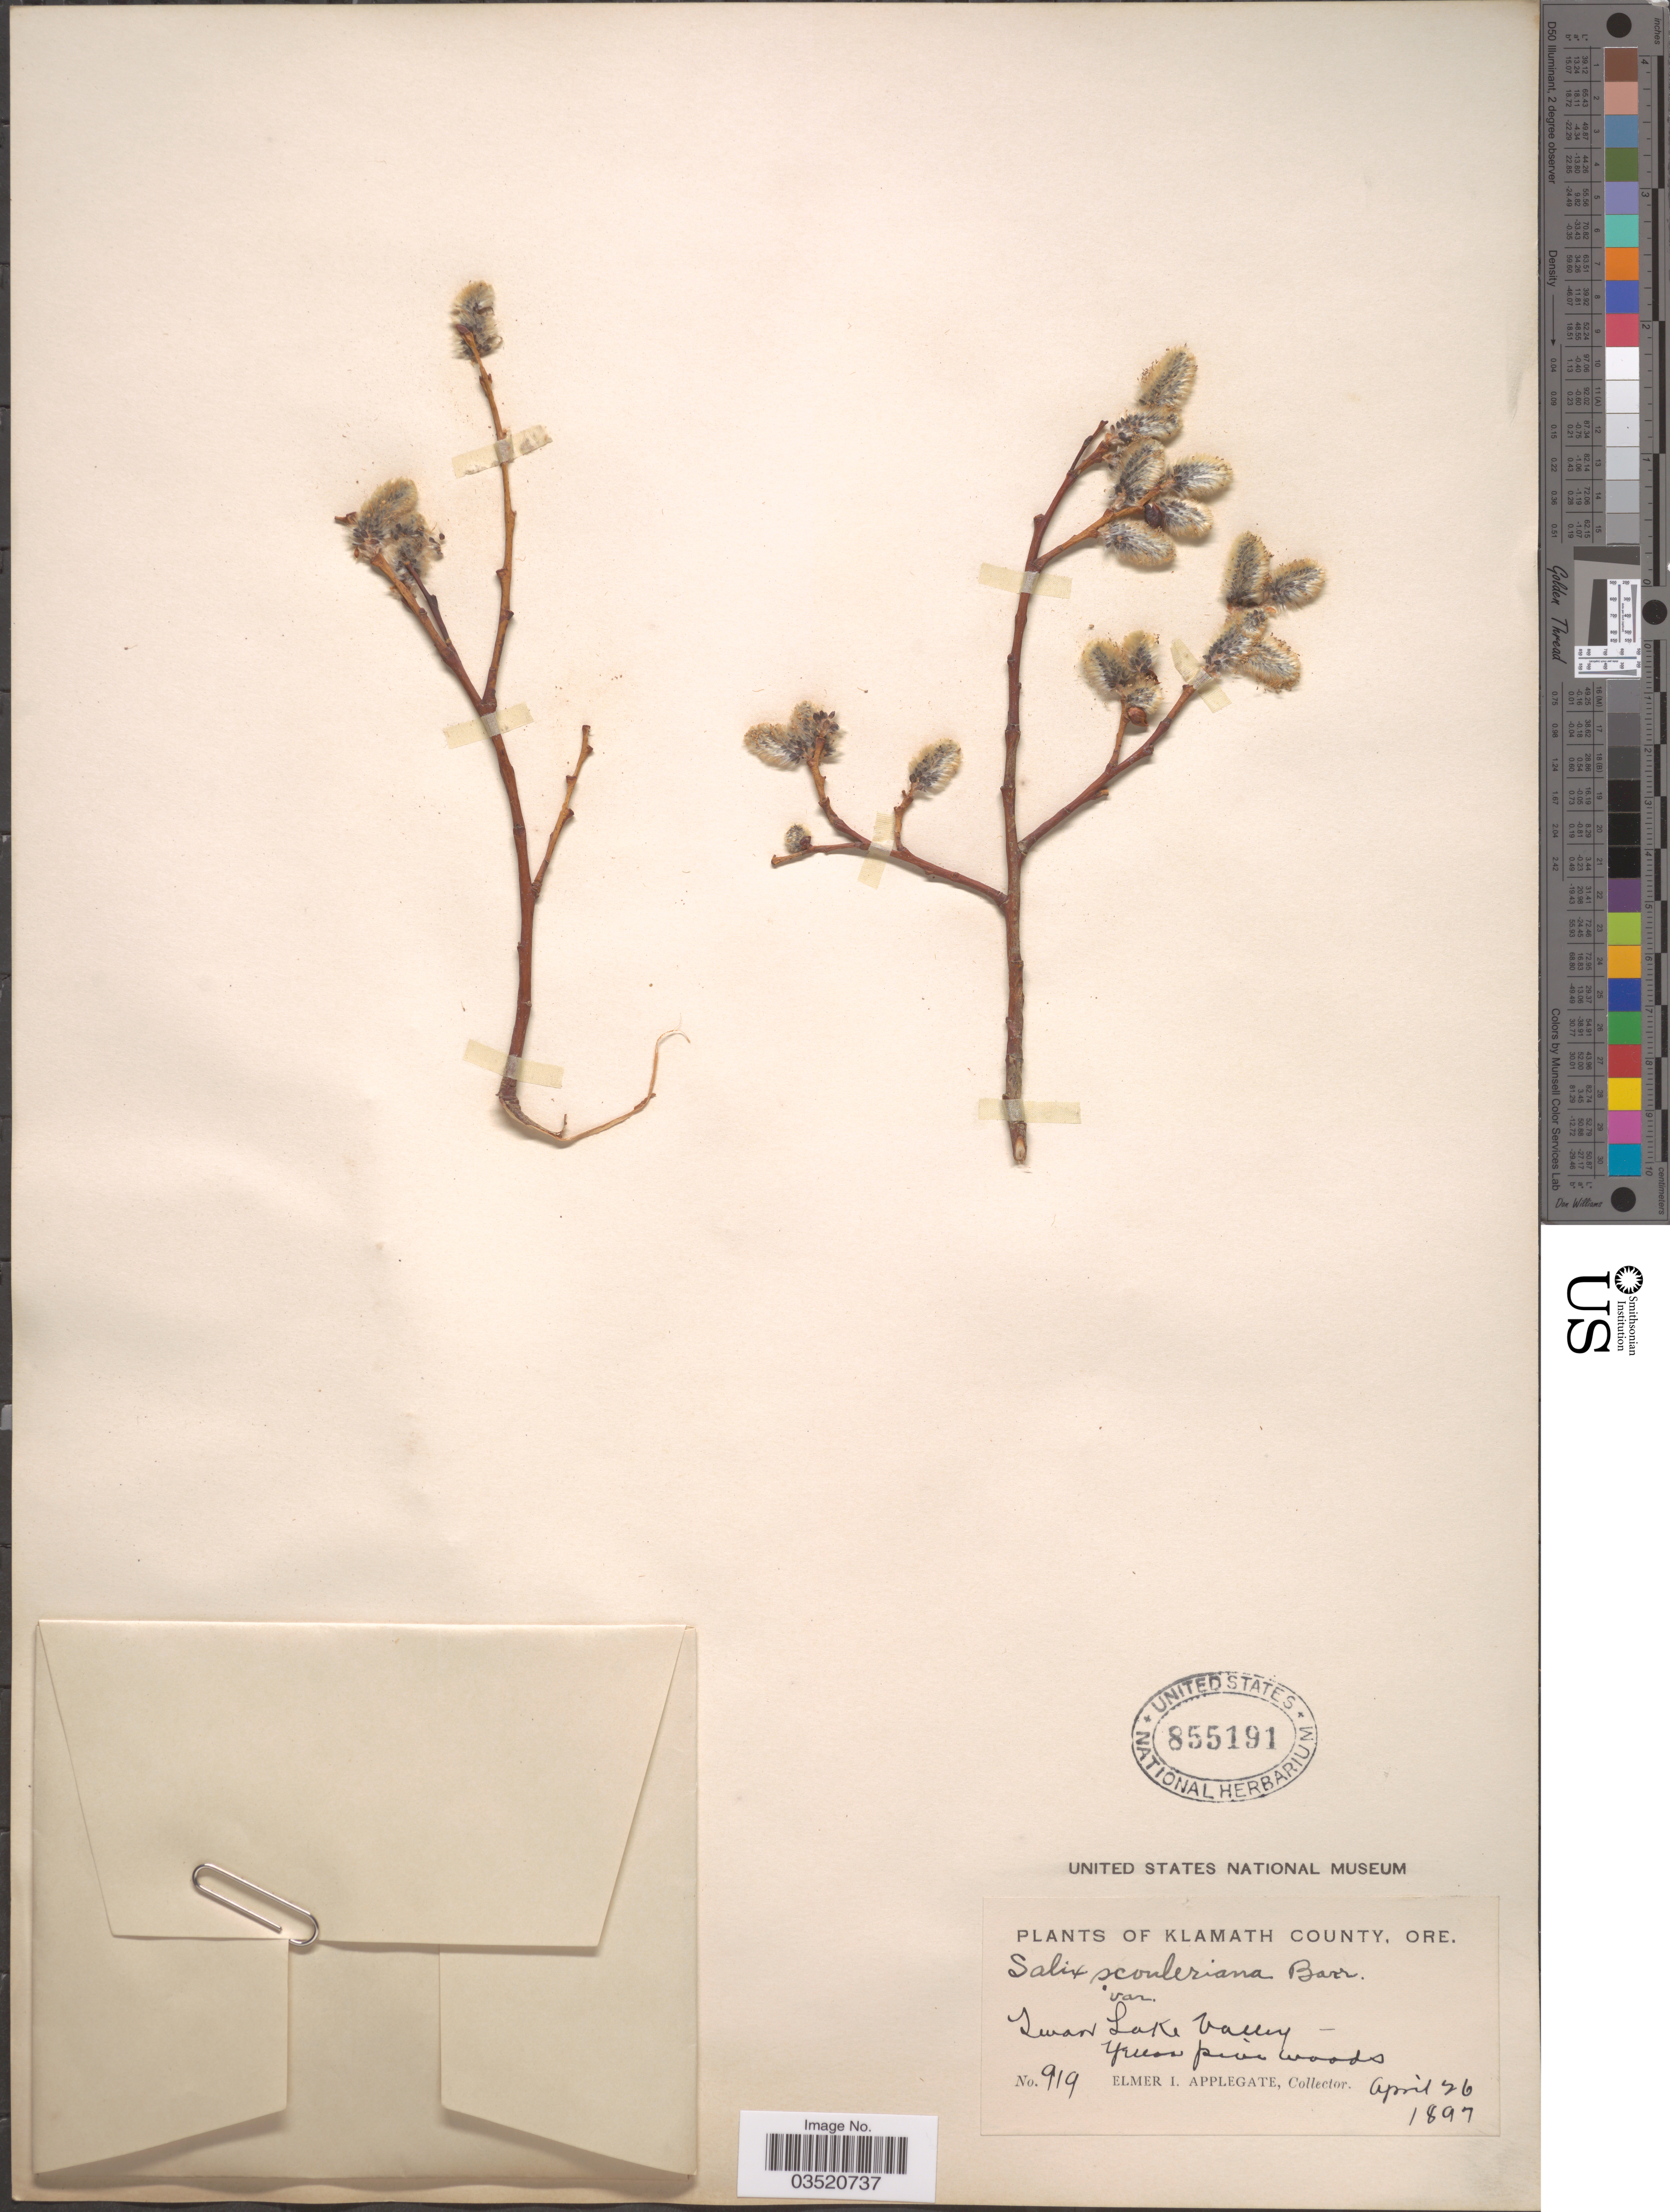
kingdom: Plantae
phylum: Tracheophyta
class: Magnoliopsida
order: Malpighiales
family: Salicaceae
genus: Salix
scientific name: Salix scouleriana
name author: Barratt ex Hook.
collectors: E. I. Applegate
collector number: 919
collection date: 1897-04-26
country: United States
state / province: Oregon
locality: Klamath County. Swan Lake Valley.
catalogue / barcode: US 855191